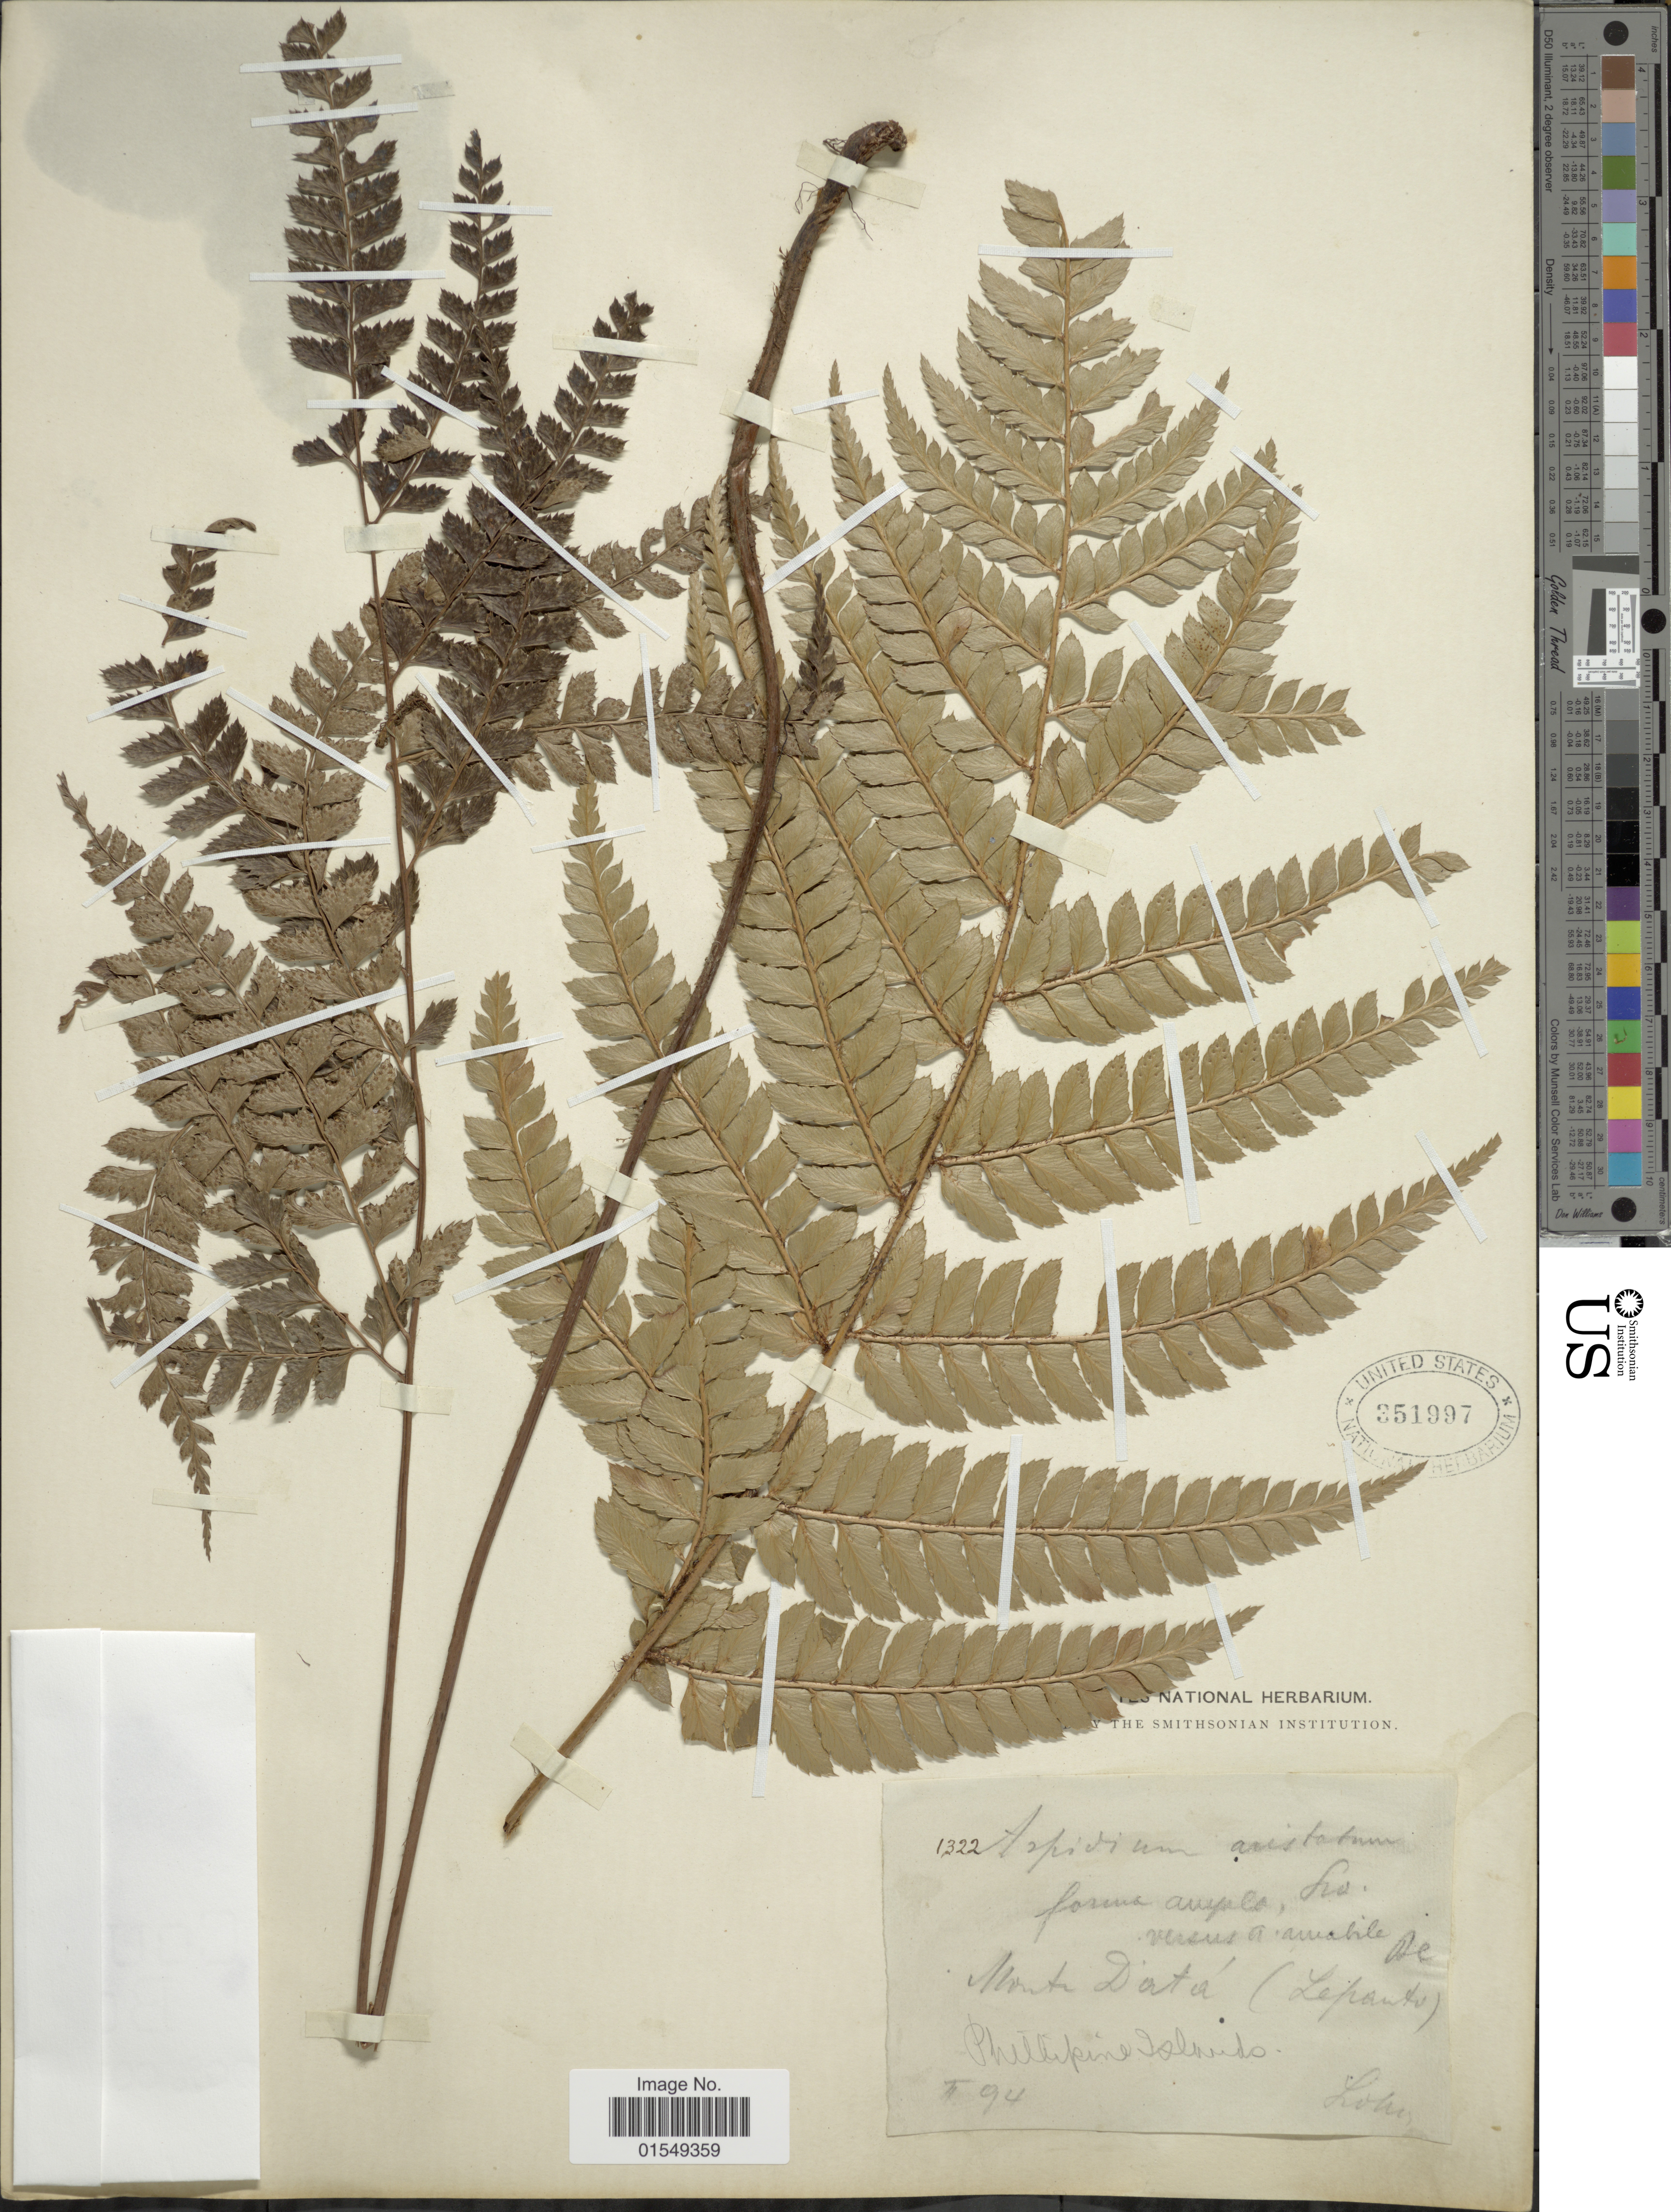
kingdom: Plantae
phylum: Tracheophyta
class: Polypodiopsida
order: Polypodiales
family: Dryopteridaceae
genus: Arachniodes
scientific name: Arachniodes aristata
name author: (G. Forst.) Tindale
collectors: Loher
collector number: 1322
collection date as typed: Transcribed d/m/y: /2/94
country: Philippines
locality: Monte Dirta (Lepanto), Philippine Islands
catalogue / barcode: US 351997